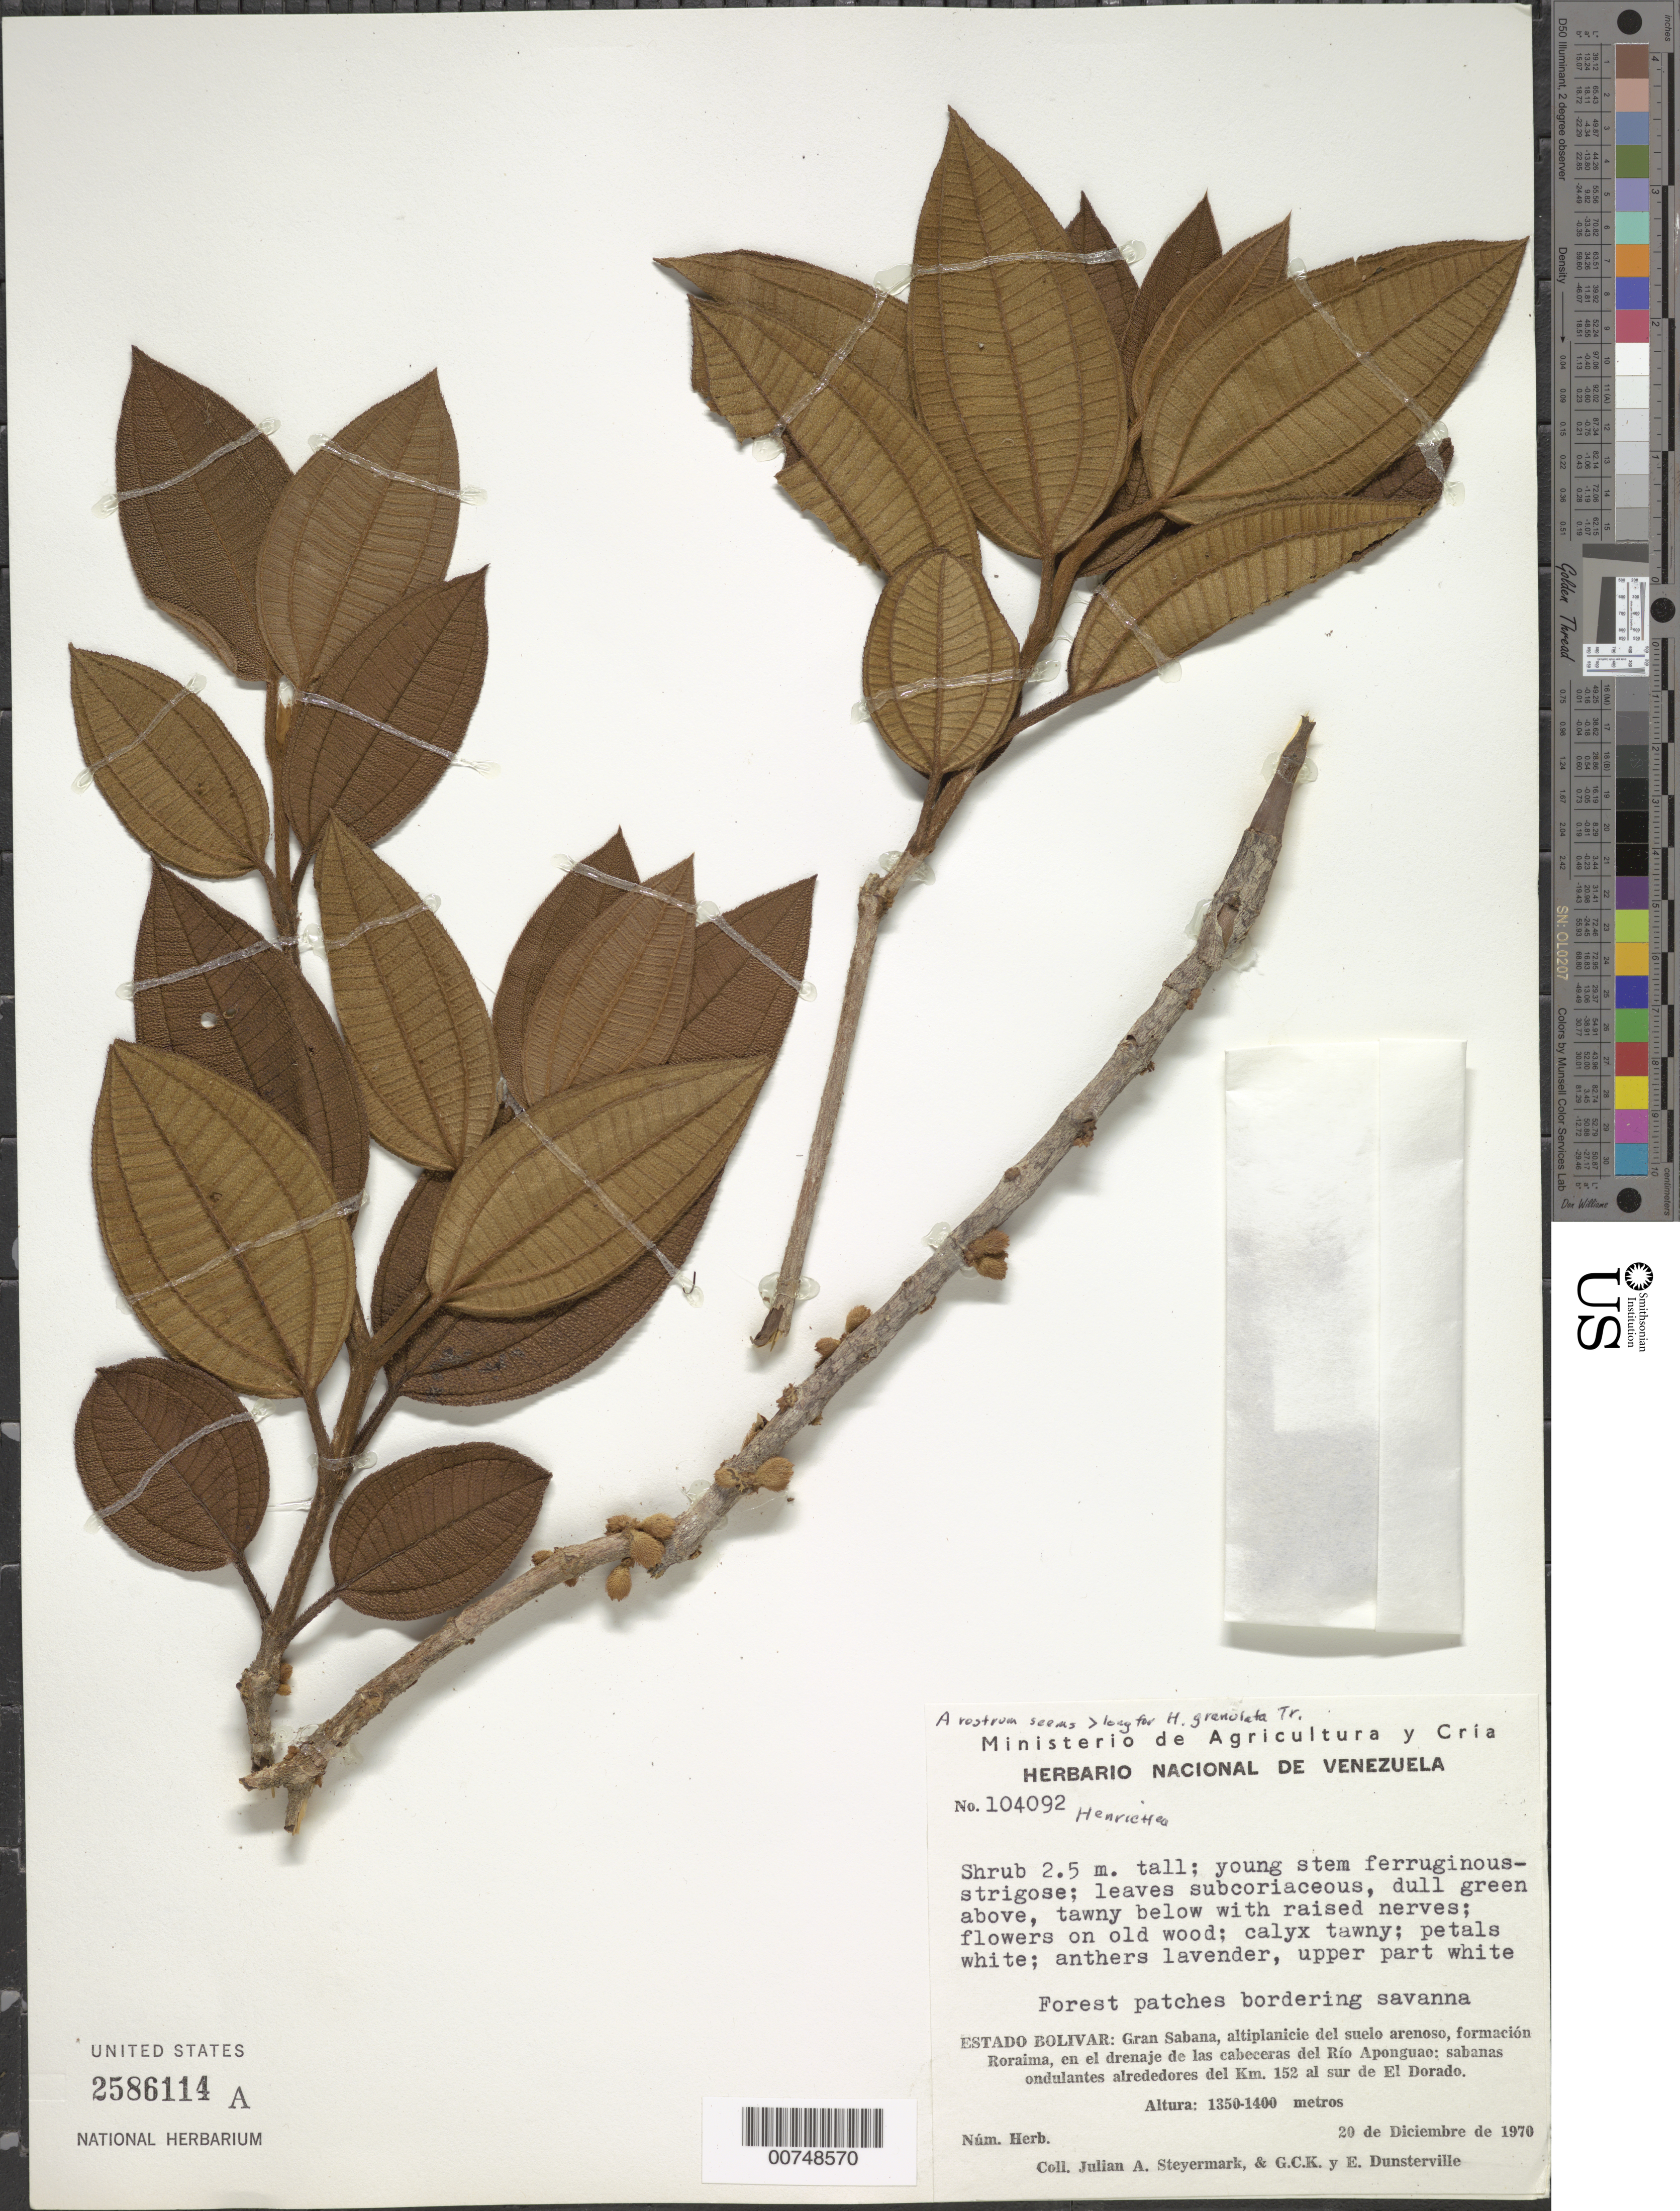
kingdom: Plantae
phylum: Tracheophyta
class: Magnoliopsida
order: Myrtales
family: Melastomataceae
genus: Henriettea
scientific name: Henriettea sp.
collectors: J. Steyermark, G. C. K. Dunsterville & E. Dunsterville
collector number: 104092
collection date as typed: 20-Dec-70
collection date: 1970-12-20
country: Venezuela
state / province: Bolívar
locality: Gran Sabana, Roraima, Río Aponguao, Arautá-parú, km 152 al sur de El Dorado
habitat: Forest patches bordering savanna; altiplanicie del suelo arenoso, en el drenaje de las cabeceras, sabanas ondulantes alrededores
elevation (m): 1350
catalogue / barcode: US 2586114A